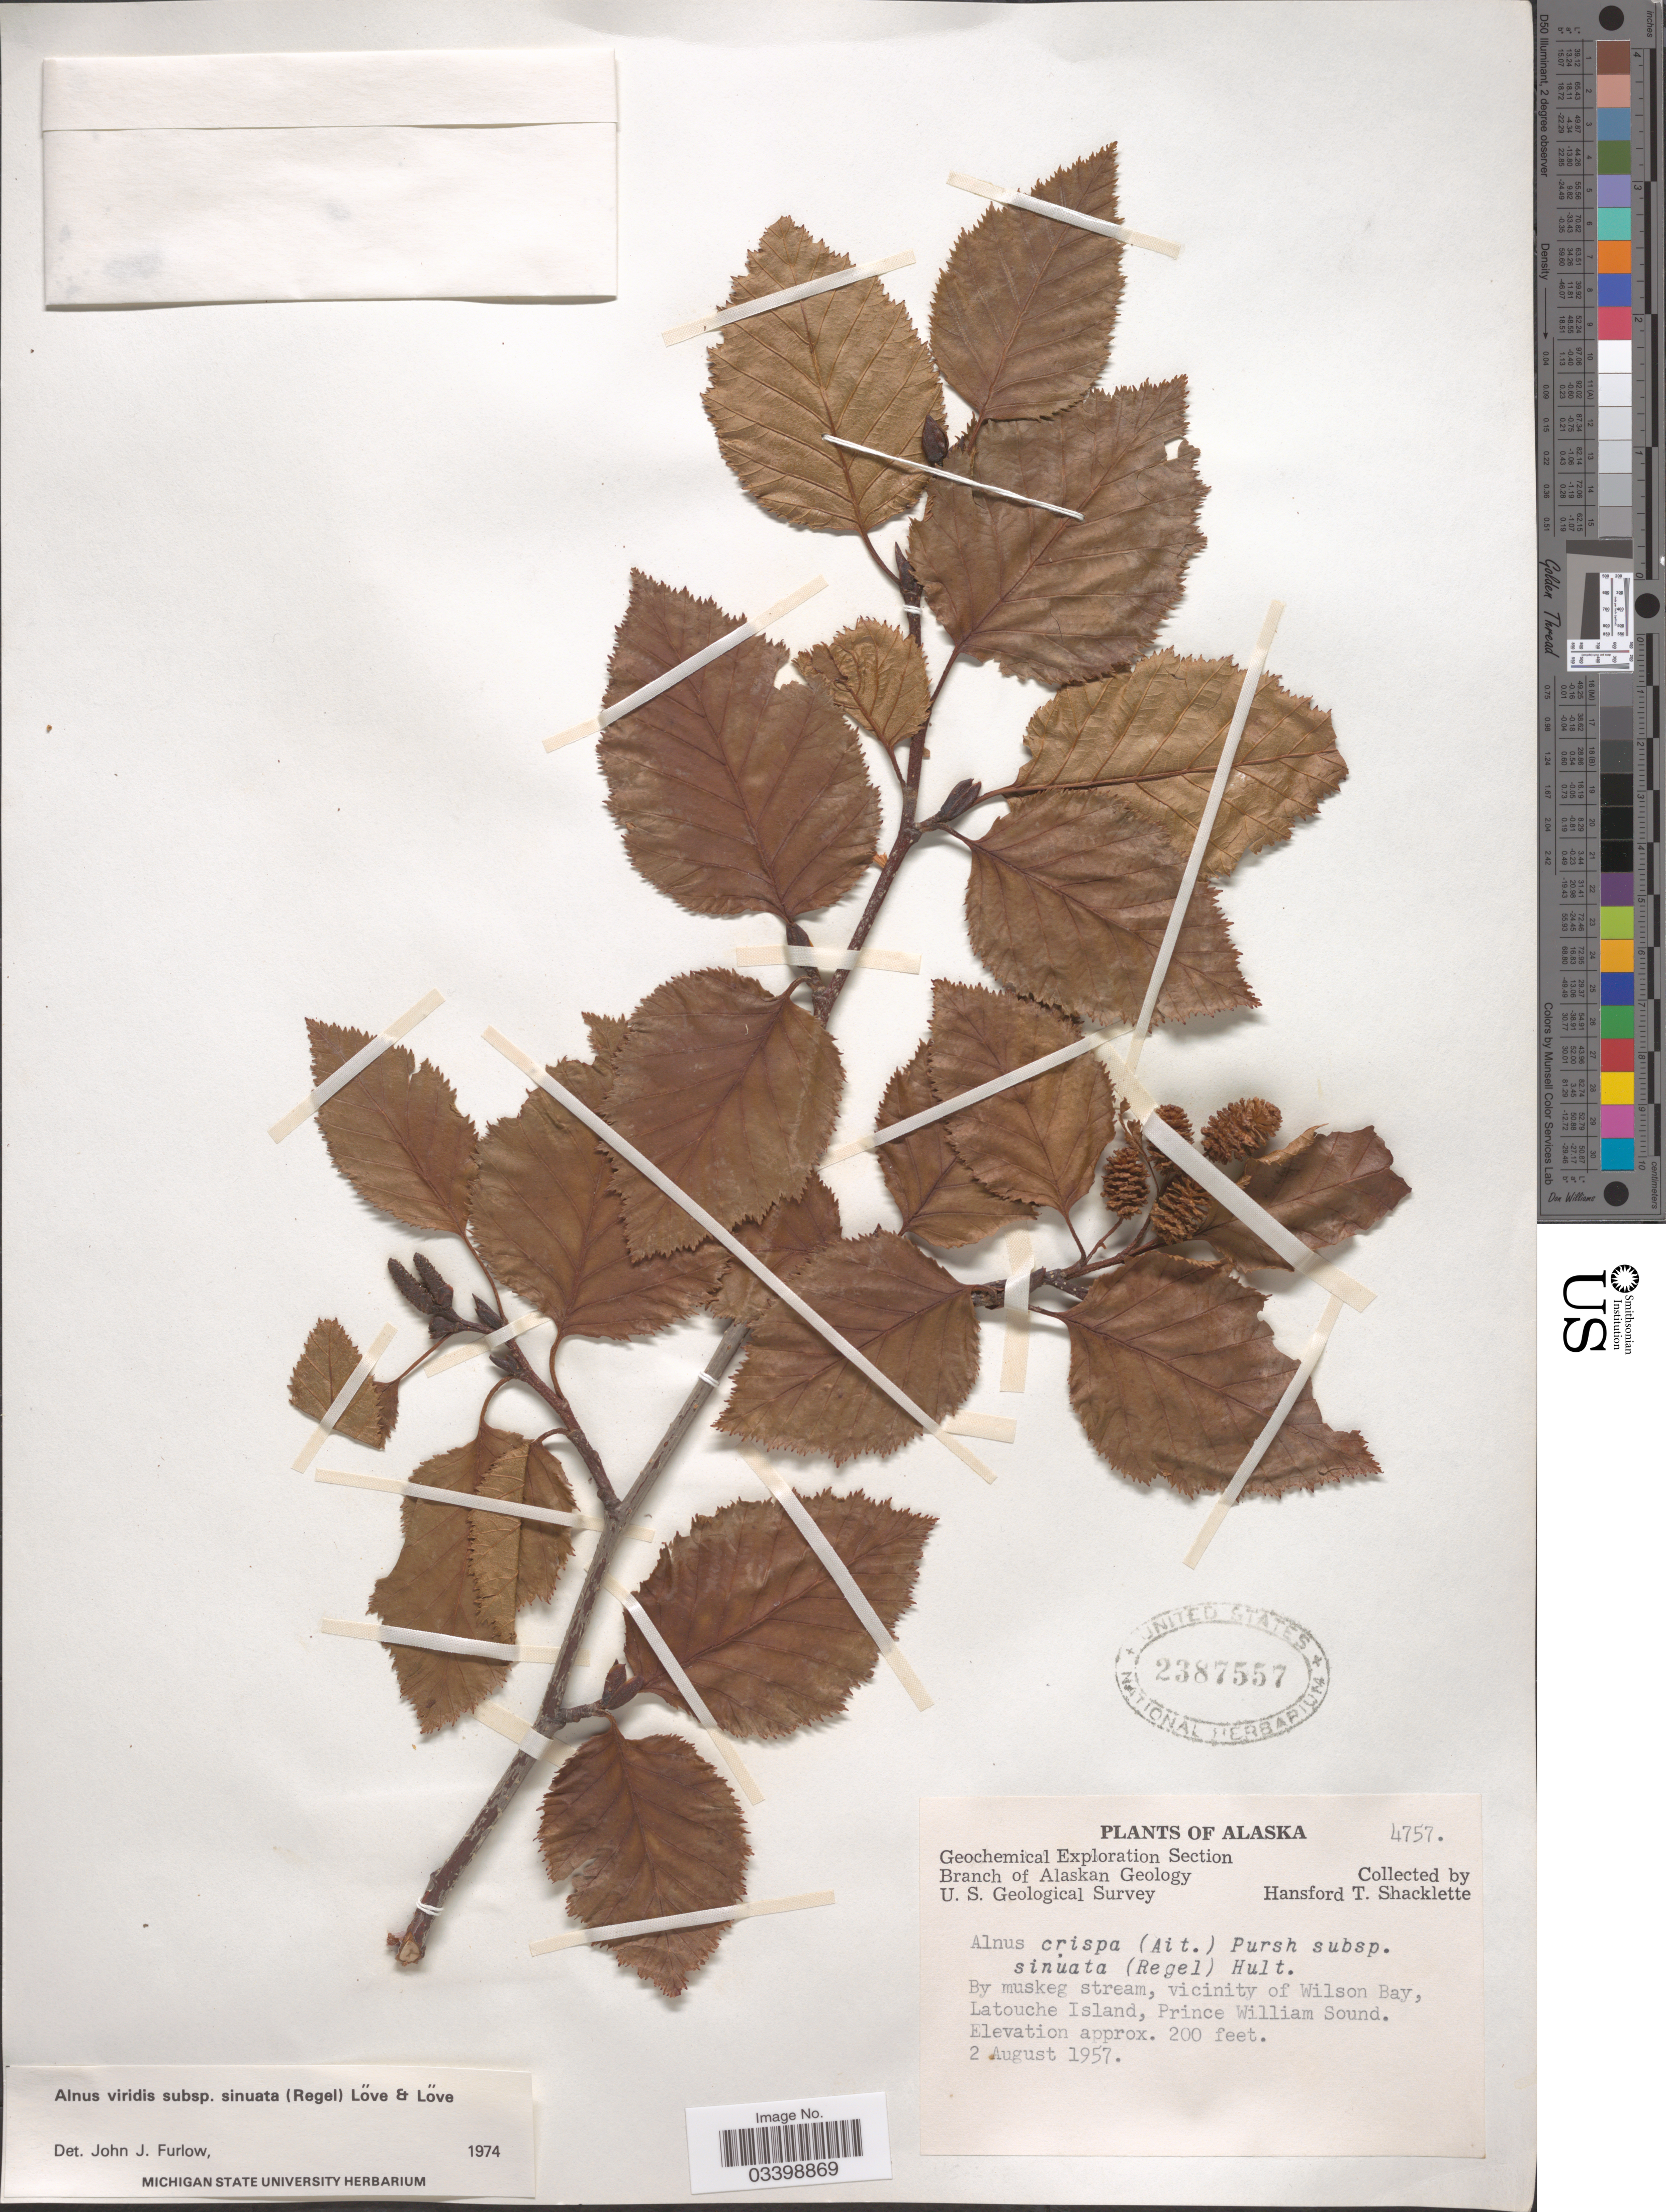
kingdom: Plantae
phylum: Tracheophyta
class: Magnoliopsida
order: Fagales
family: Betulaceae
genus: Alnus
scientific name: Alnus viridis subsp. sinuata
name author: Regel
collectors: H. Shacklette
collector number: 4757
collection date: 1957-08-02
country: United States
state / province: Alaska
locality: By muskeg stream, vicinity of Wilson Bay, Latouche Island, Prince William Sound.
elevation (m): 61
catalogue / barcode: US 2387557